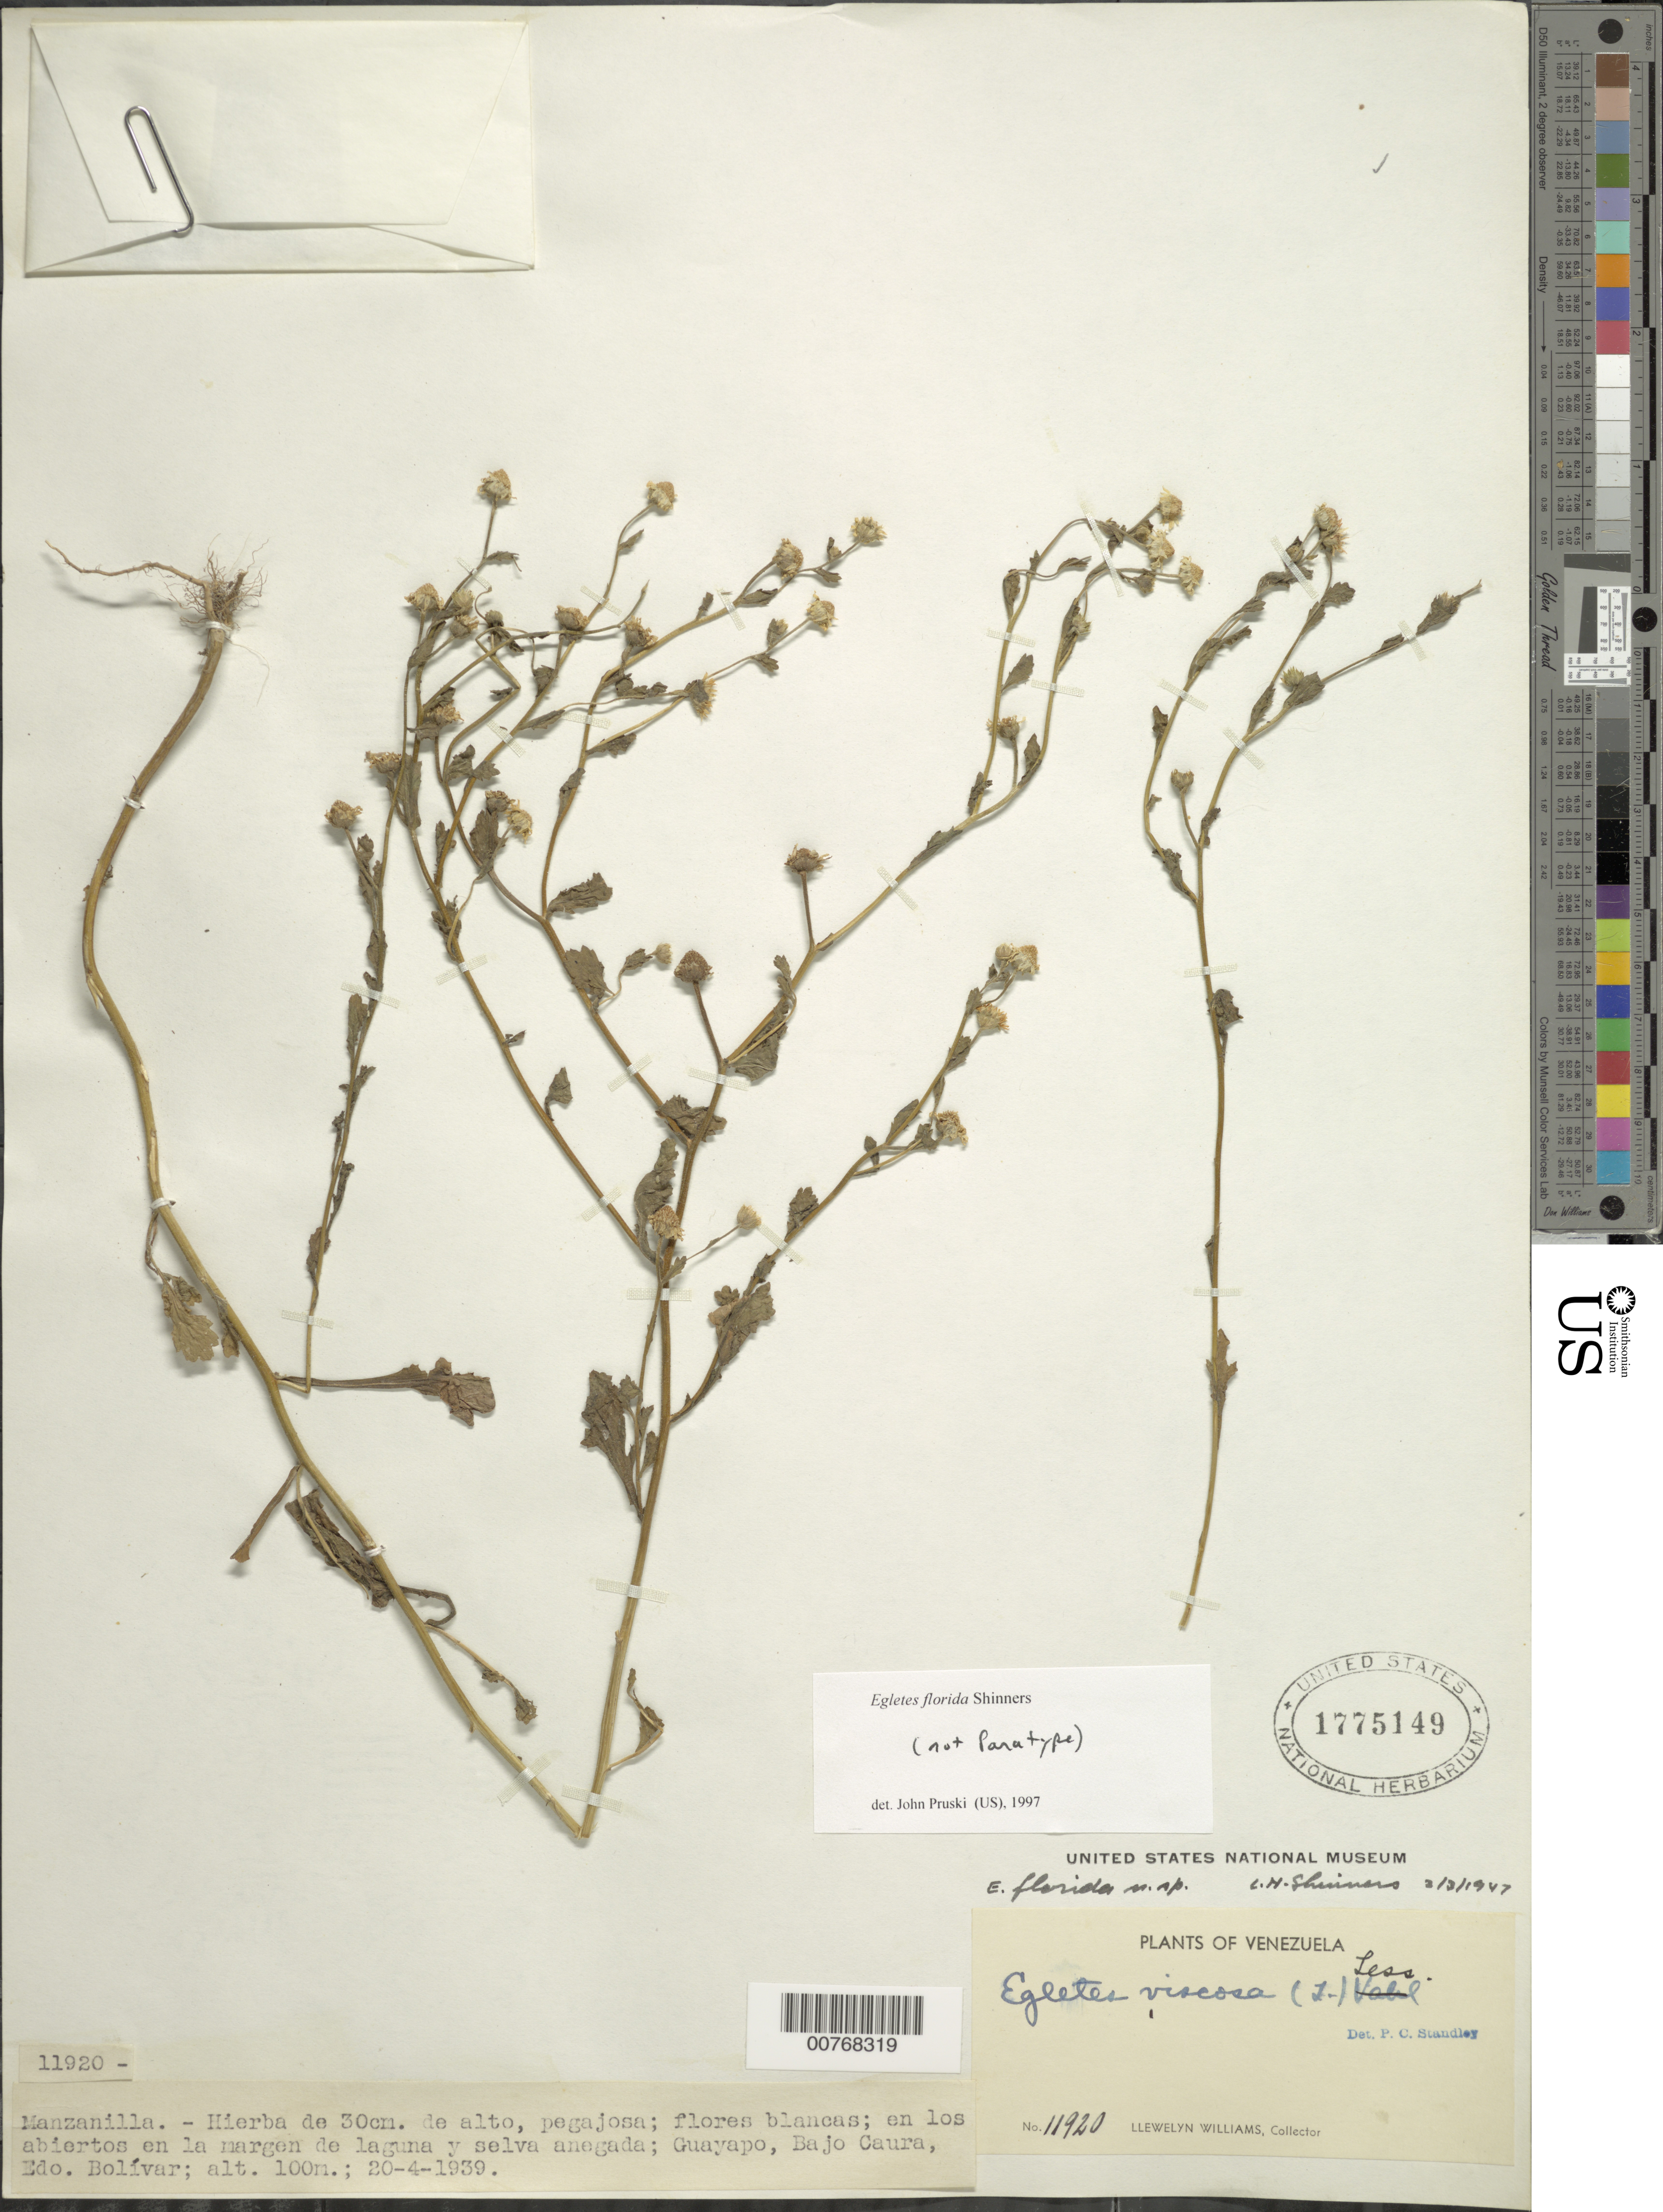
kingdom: Plantae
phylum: Tracheophyta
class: Magnoliopsida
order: Asterales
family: Asteraceae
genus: Egletes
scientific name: Egletes florida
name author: Shinners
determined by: Pruski, J. F.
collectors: Ll. Williams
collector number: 11920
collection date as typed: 20-Apr-39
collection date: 1939-04-20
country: Venezuela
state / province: Bolívar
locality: Guayapo, Bajo Caura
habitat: Abiertos en la margen de laguna y selva anegada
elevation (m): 100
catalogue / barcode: US 1775149